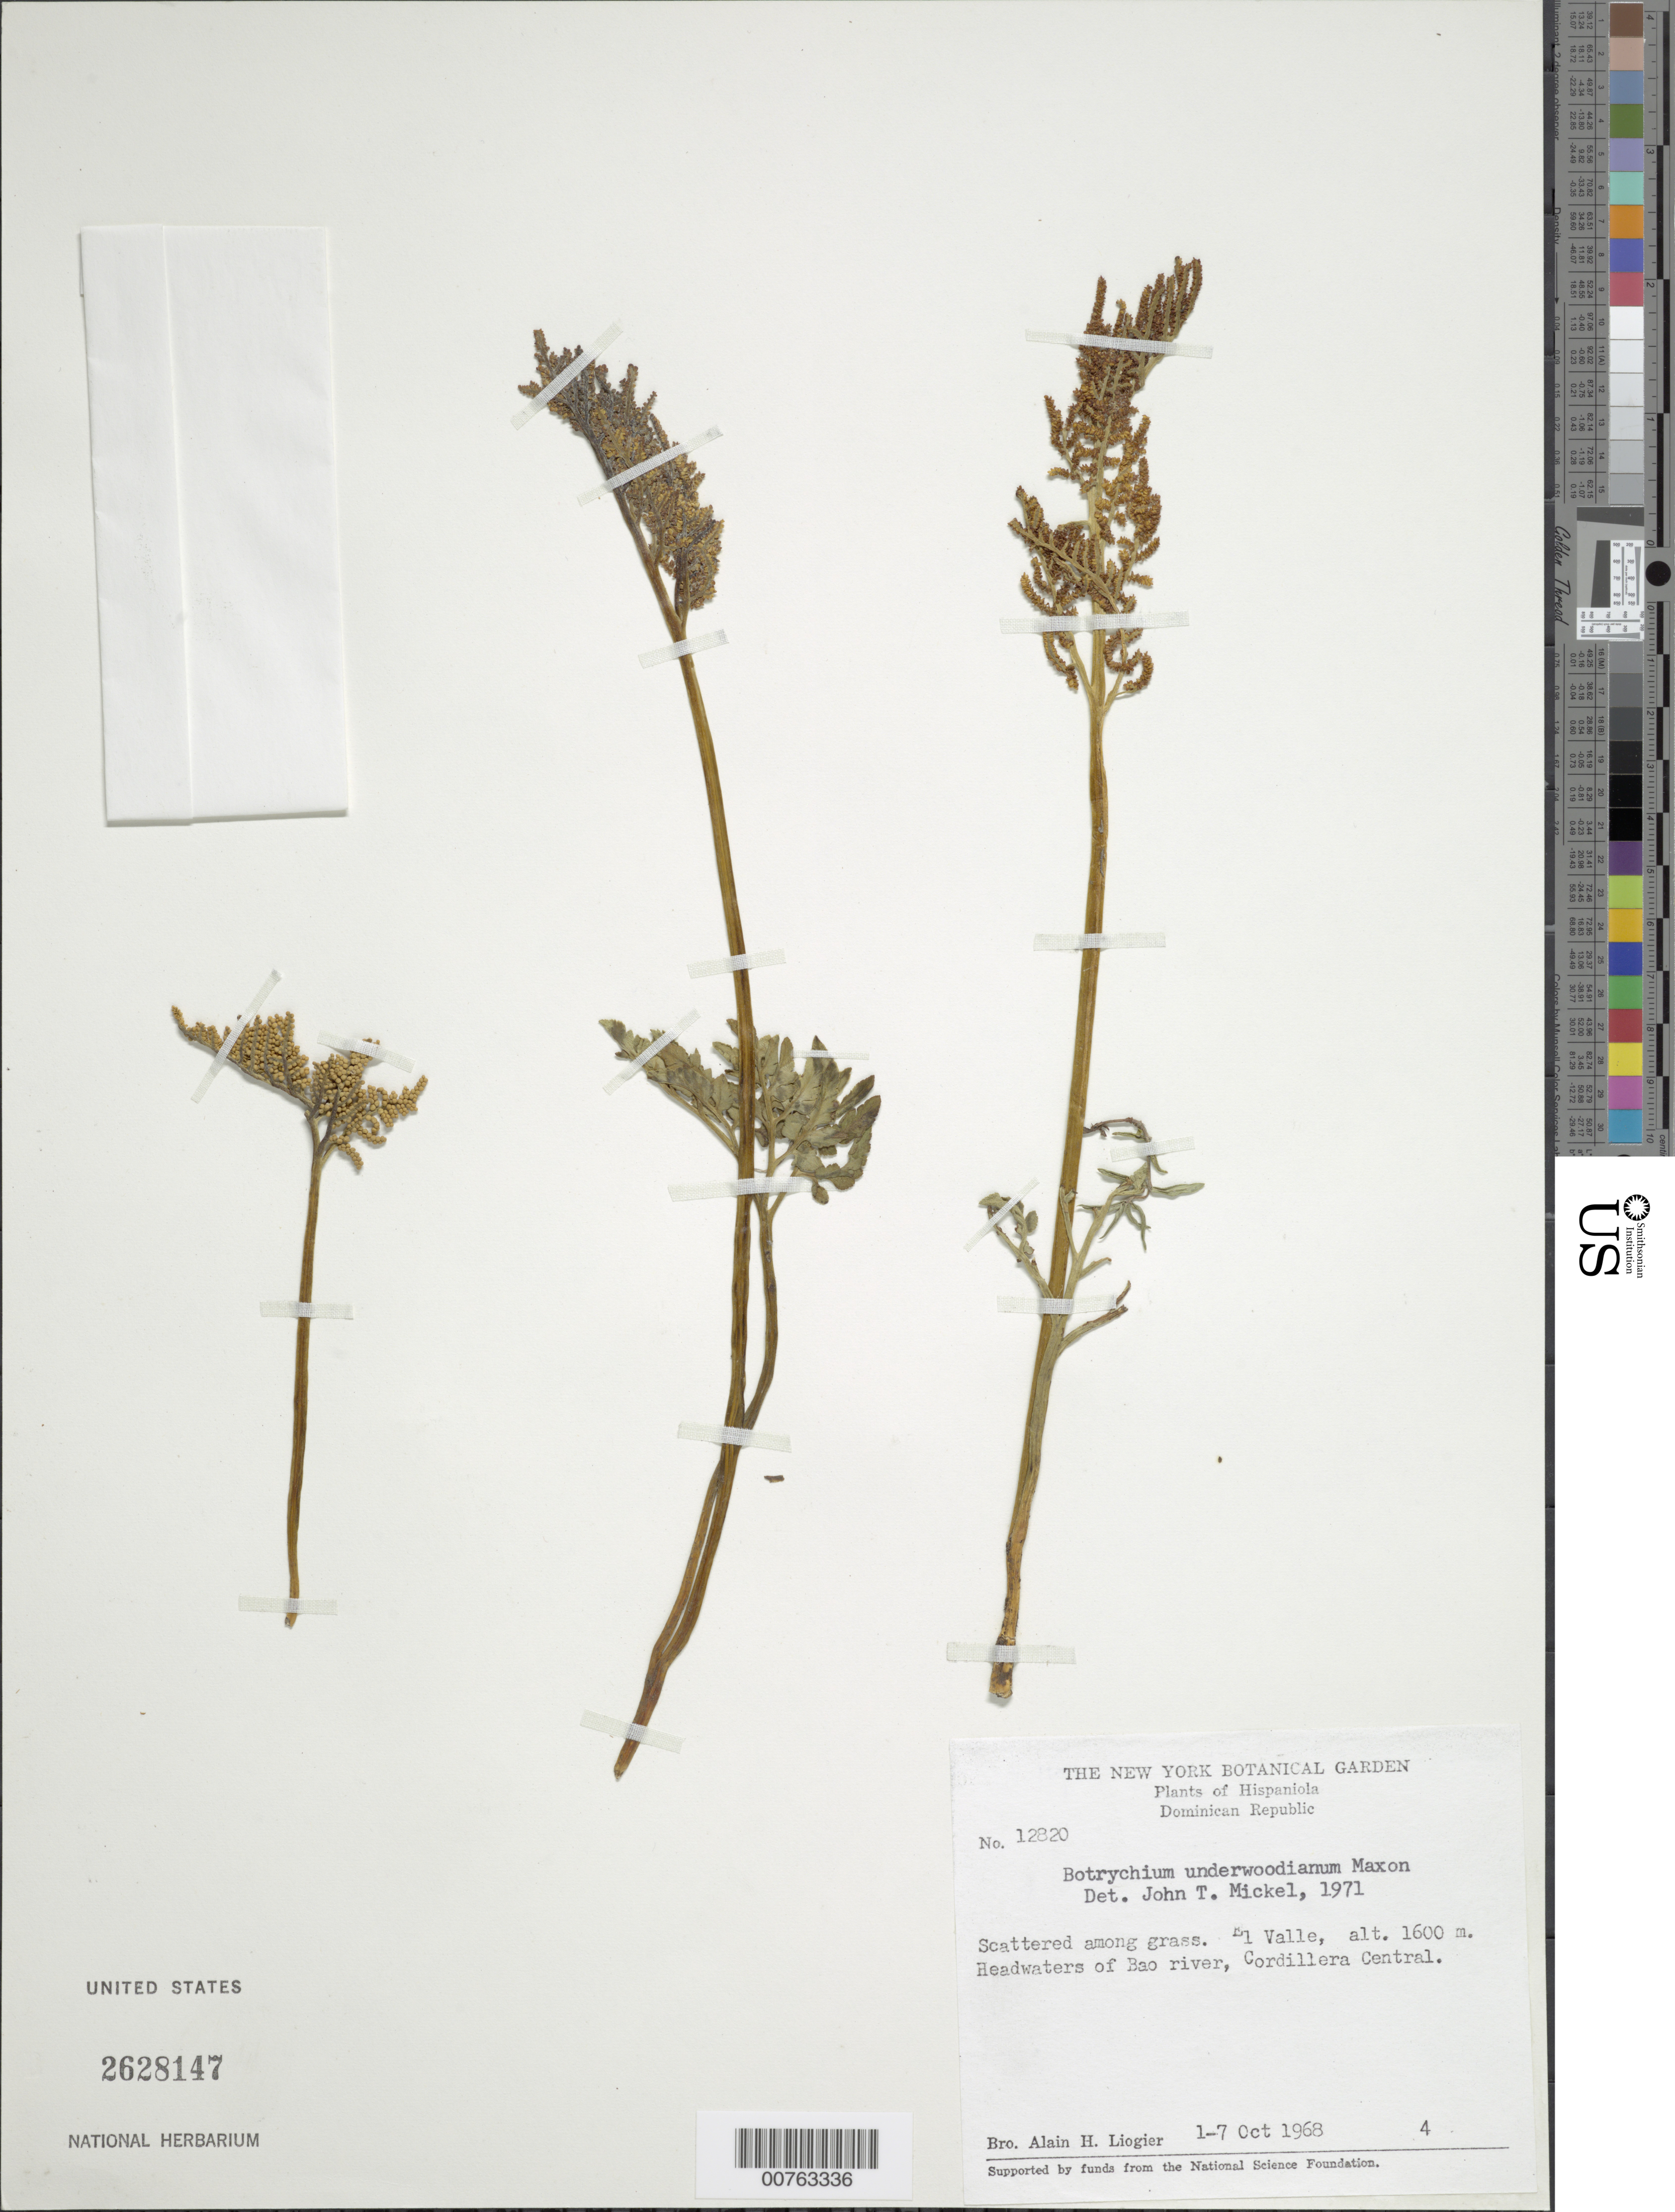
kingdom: Plantae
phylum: Tracheophyta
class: Polypodiopsida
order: Ophioglossales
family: Ophioglossaceae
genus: Botrychium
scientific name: Botrychium underwoodianum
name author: Maxon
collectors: A. H. Liogier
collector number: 12820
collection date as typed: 01 Oct 1968 to 07 Oct 1968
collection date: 1968-10-01/1968-10-07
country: Dominican Republic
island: Hispaniola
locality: El Valle, headwaters of Bao river, Cordillera Central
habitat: Scattered among grasses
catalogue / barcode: US 2628147